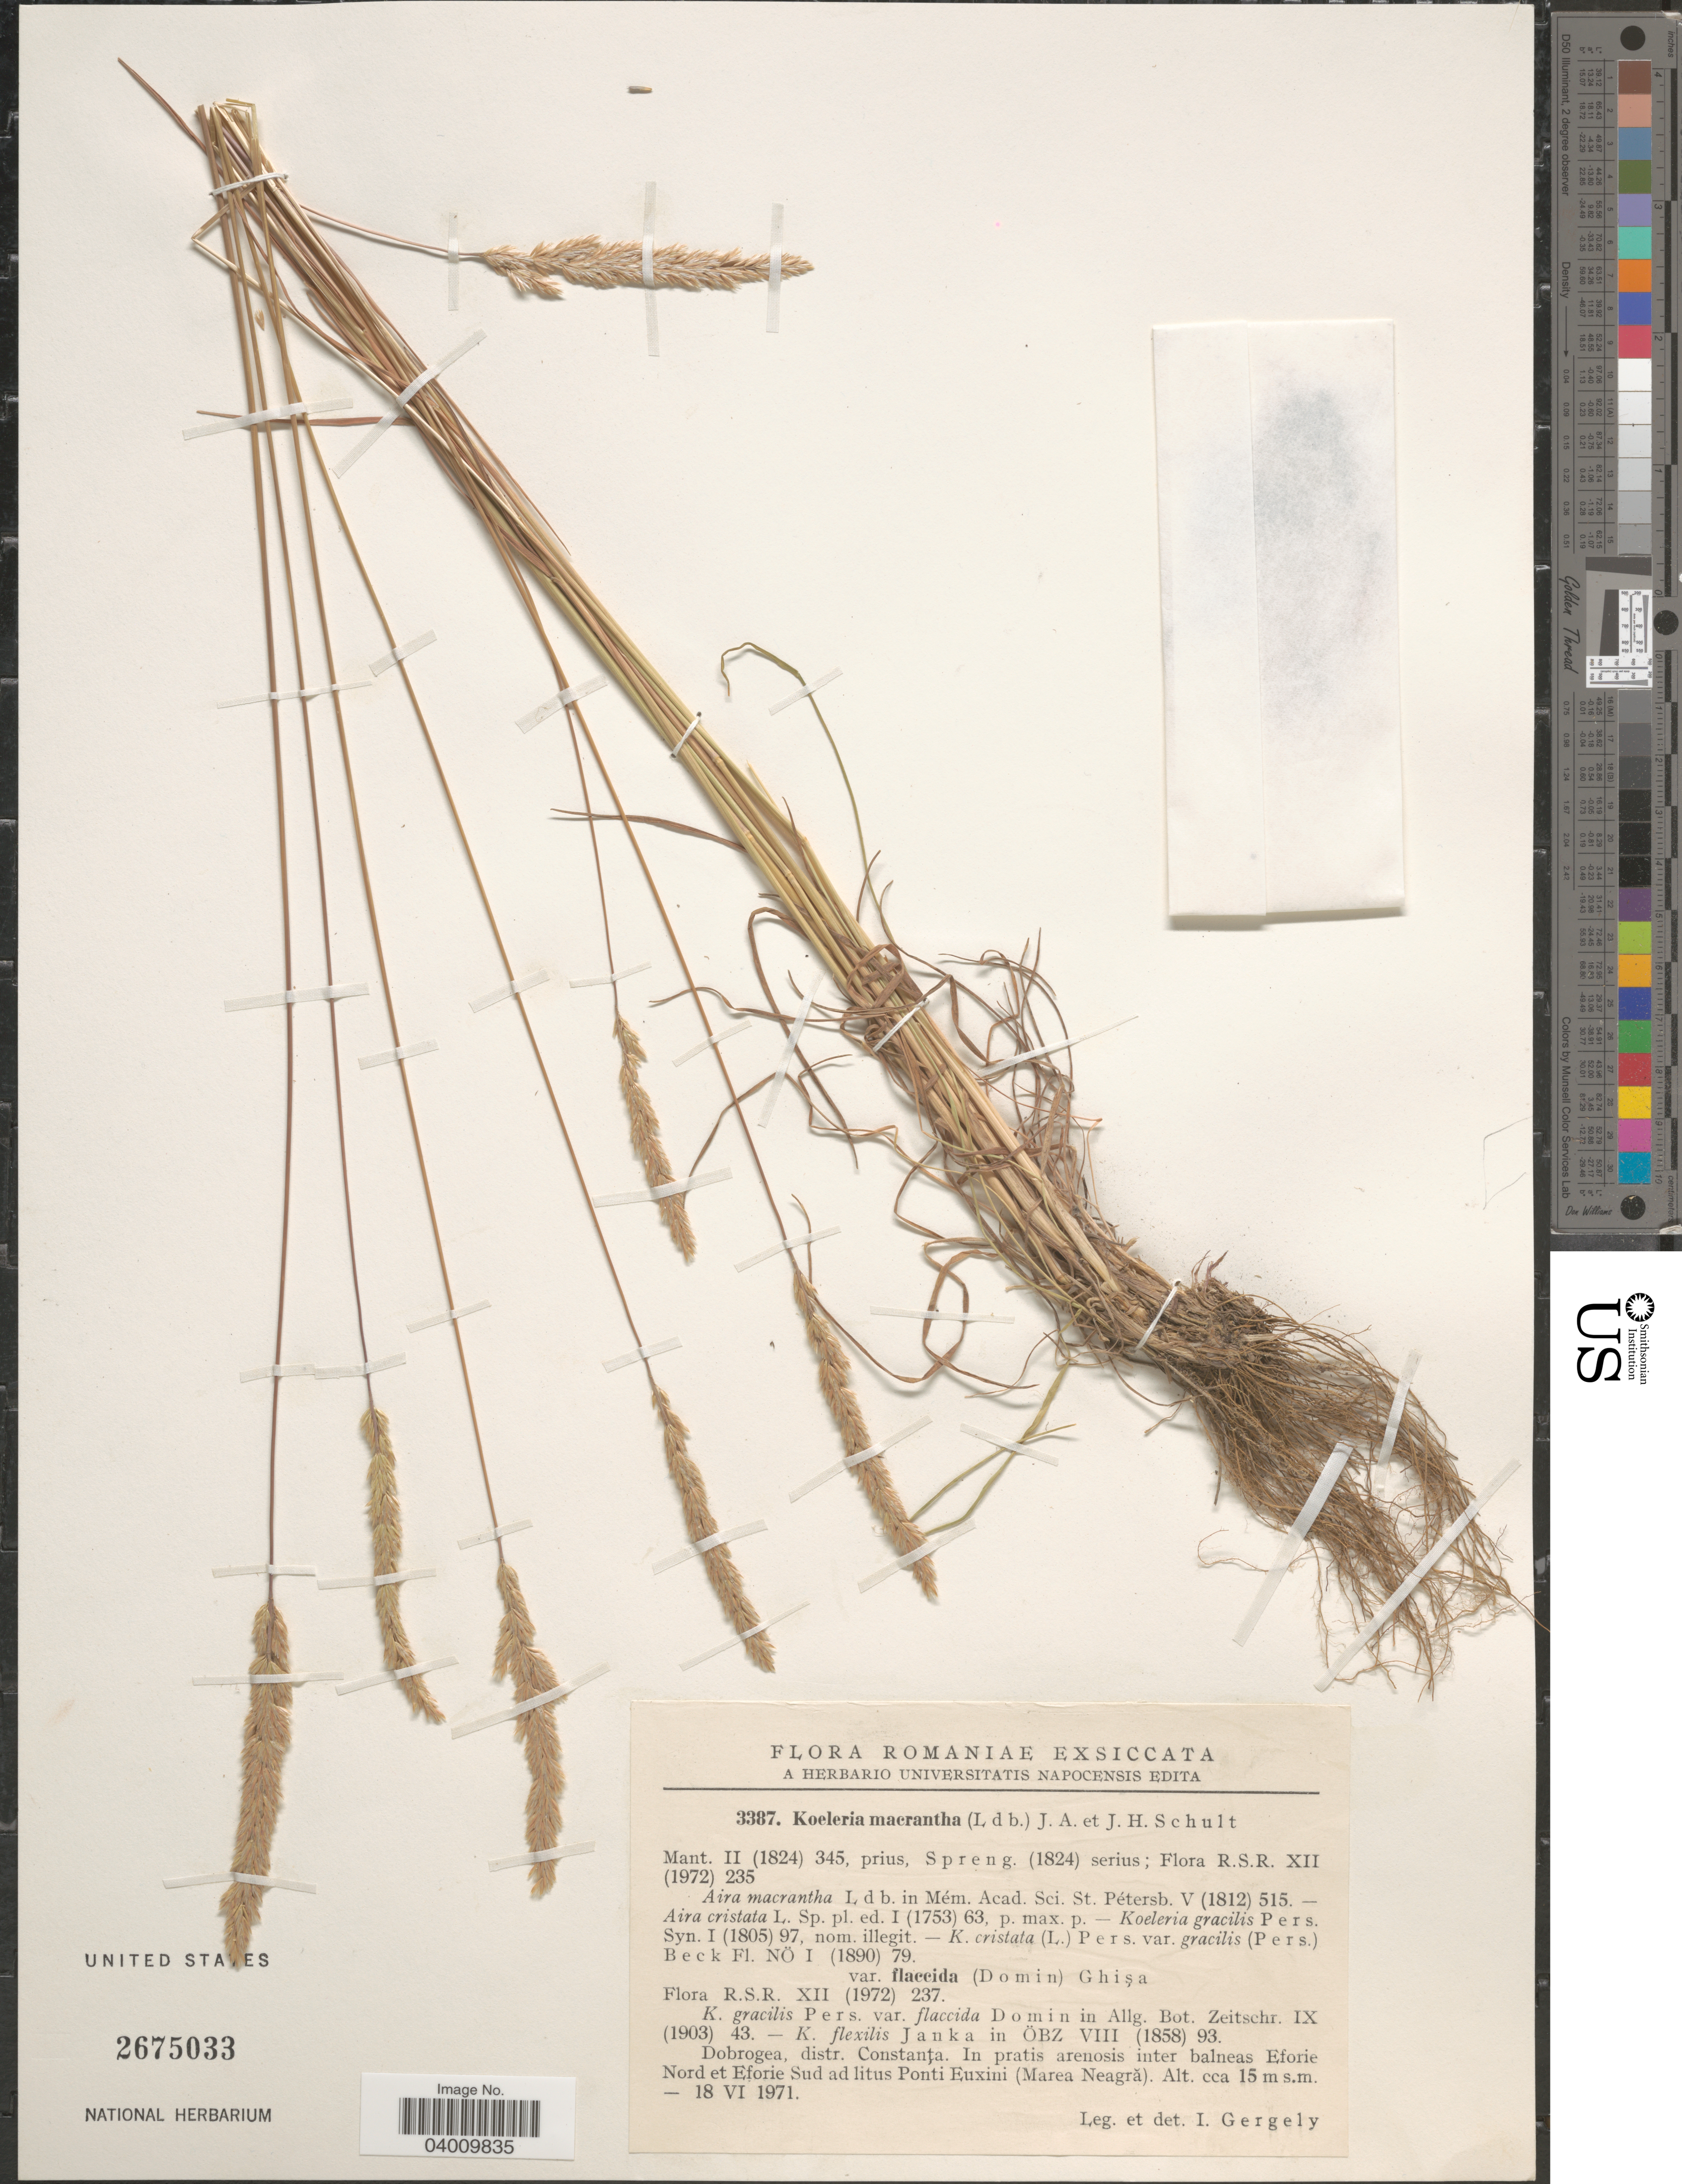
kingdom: Plantae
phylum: Tracheophyta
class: Liliopsida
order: Poales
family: Poaceae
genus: Koeleria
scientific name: Koeleria macrantha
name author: (Ledeb.) Schult.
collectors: I. Gergely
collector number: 3387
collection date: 1971-06-18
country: Romania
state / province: Constanta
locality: Dobrogea, distr. Constanţa. In pratis arenosis inter balneas Eforie Nord et Eforie Sud ad litus Ponti Euxini (Marea Neagră).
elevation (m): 15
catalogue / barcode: US 2675033